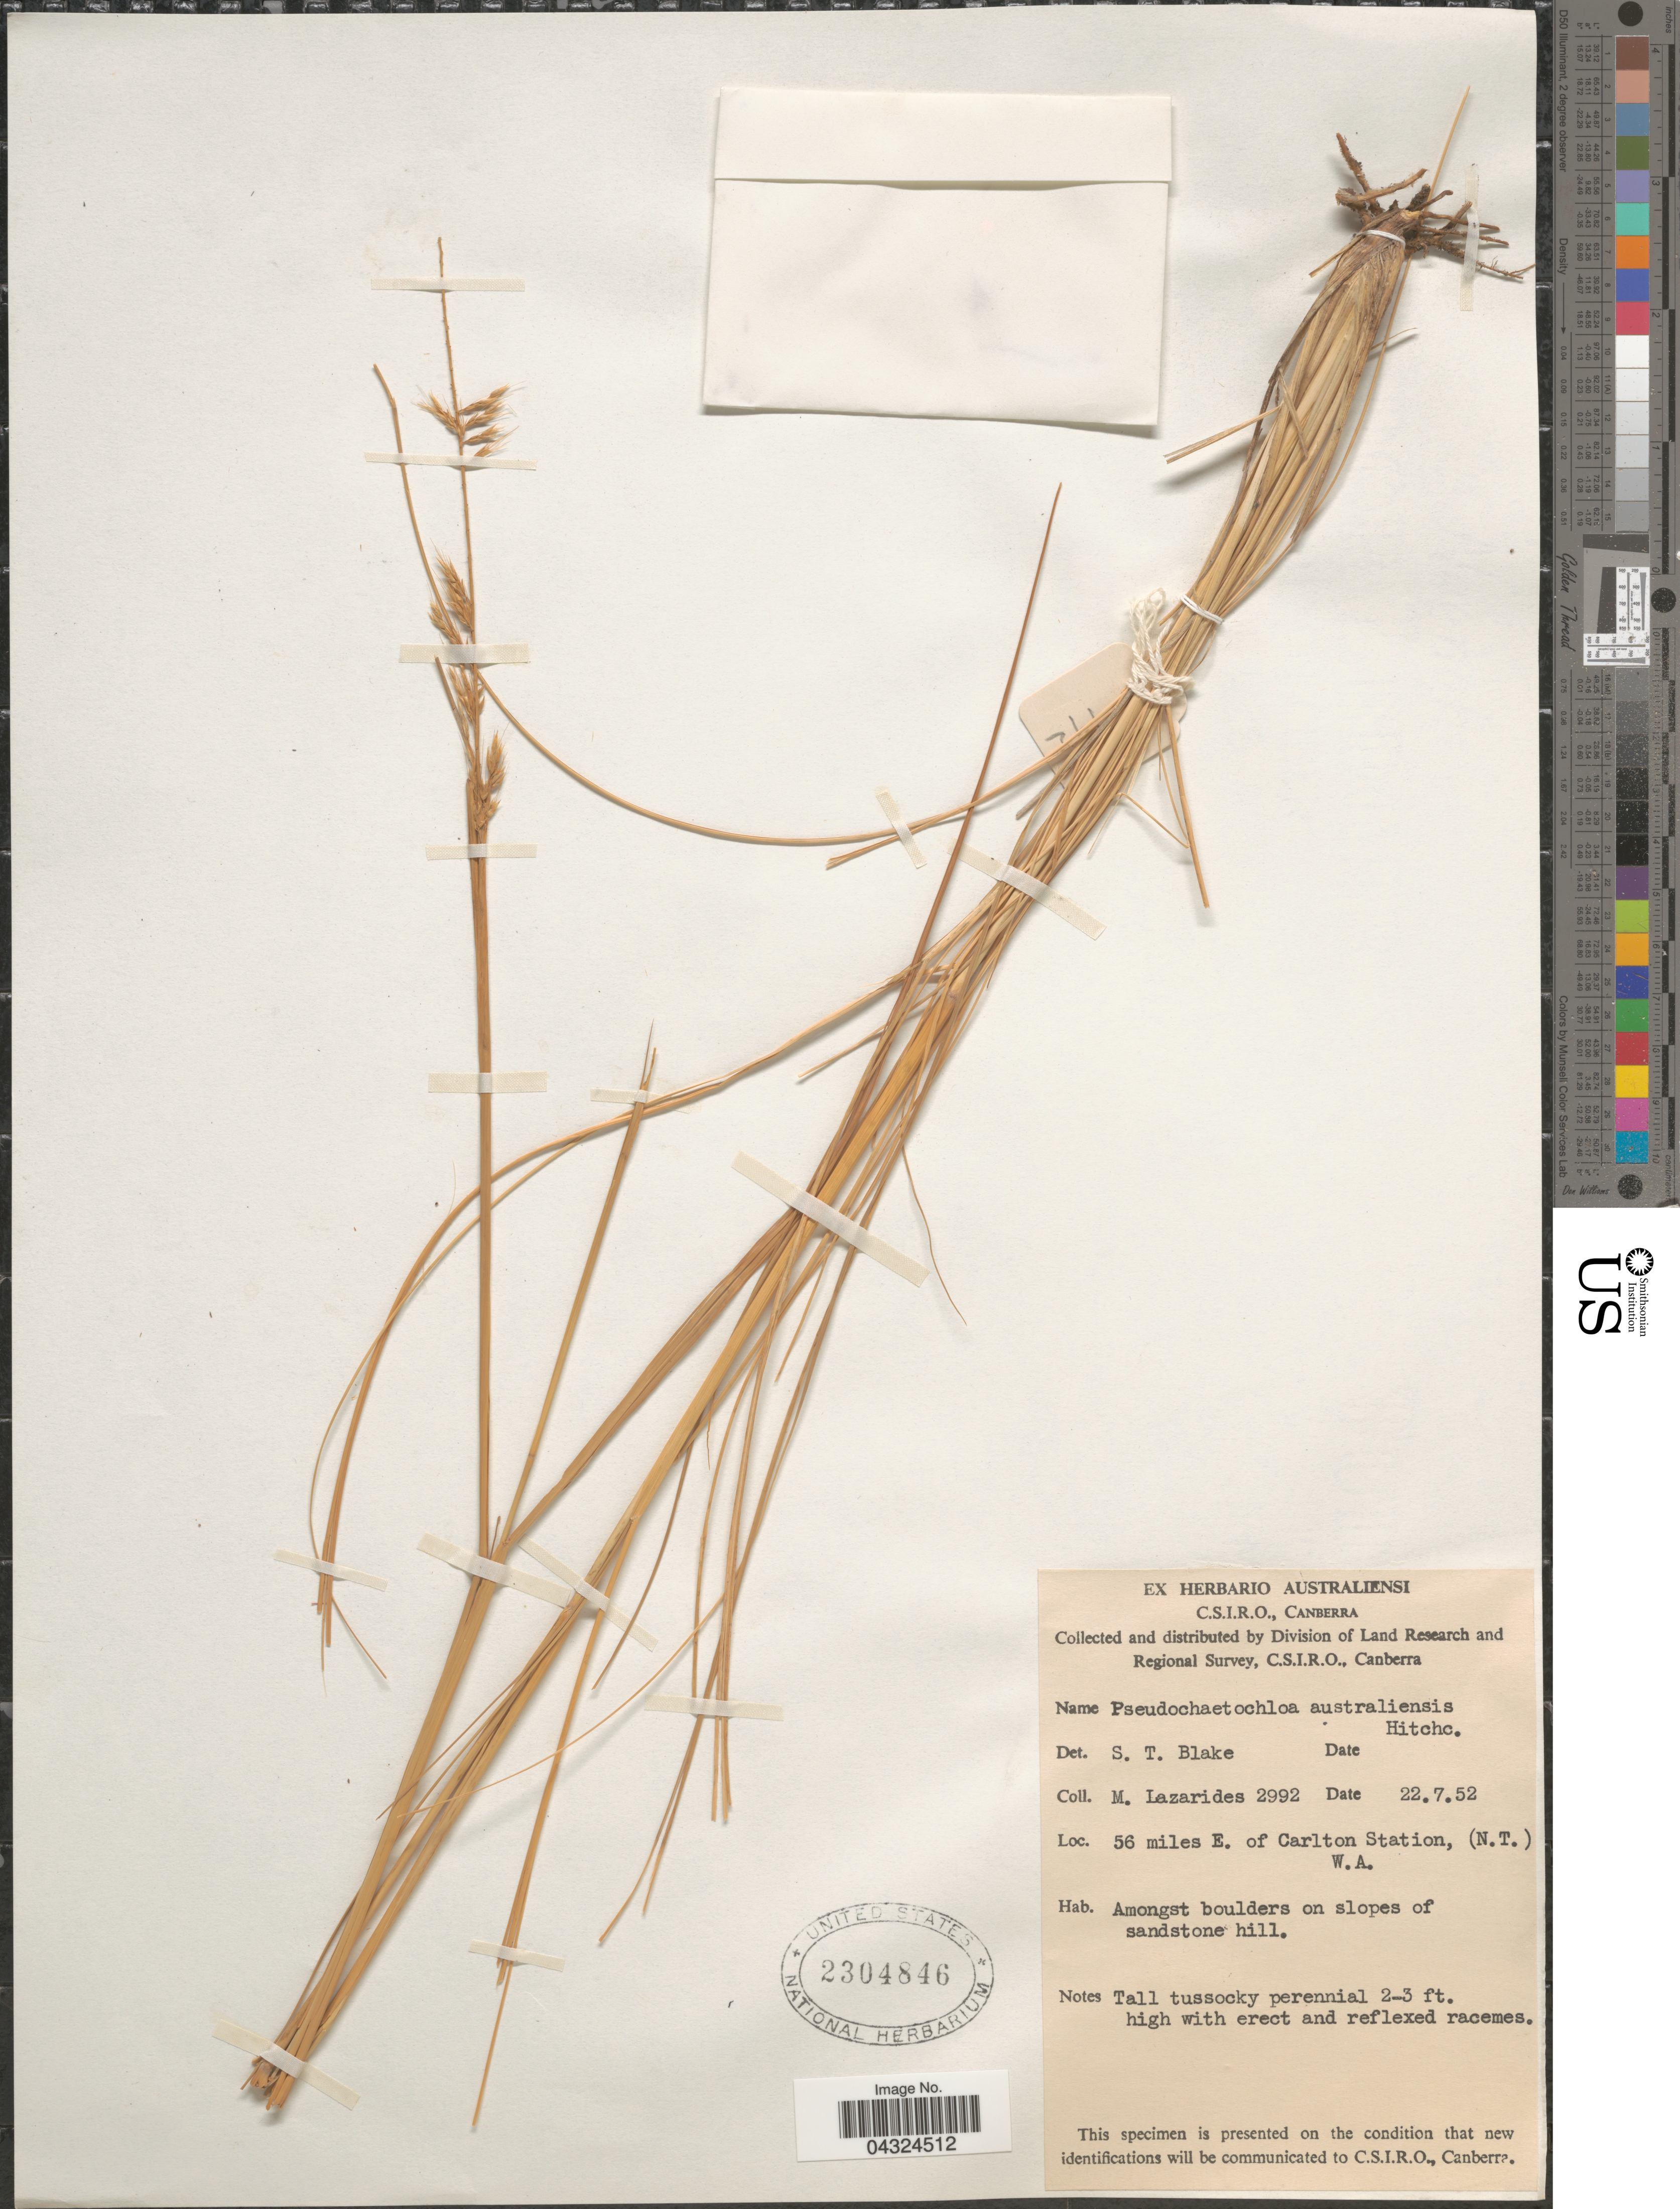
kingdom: Plantae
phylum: Tracheophyta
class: Liliopsida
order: Poales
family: Poaceae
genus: Pseudochaetochloa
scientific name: Pseudochaetochloa australiensis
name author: Hitchc.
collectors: M. Lazarides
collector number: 2992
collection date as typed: Transcribed d/m/y: 22/7/52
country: Australia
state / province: Western Australia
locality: Division of Land Research and Regional Survey. 56 miles E. of Carlton Station, (N.T.) W.A.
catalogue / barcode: US 2304846